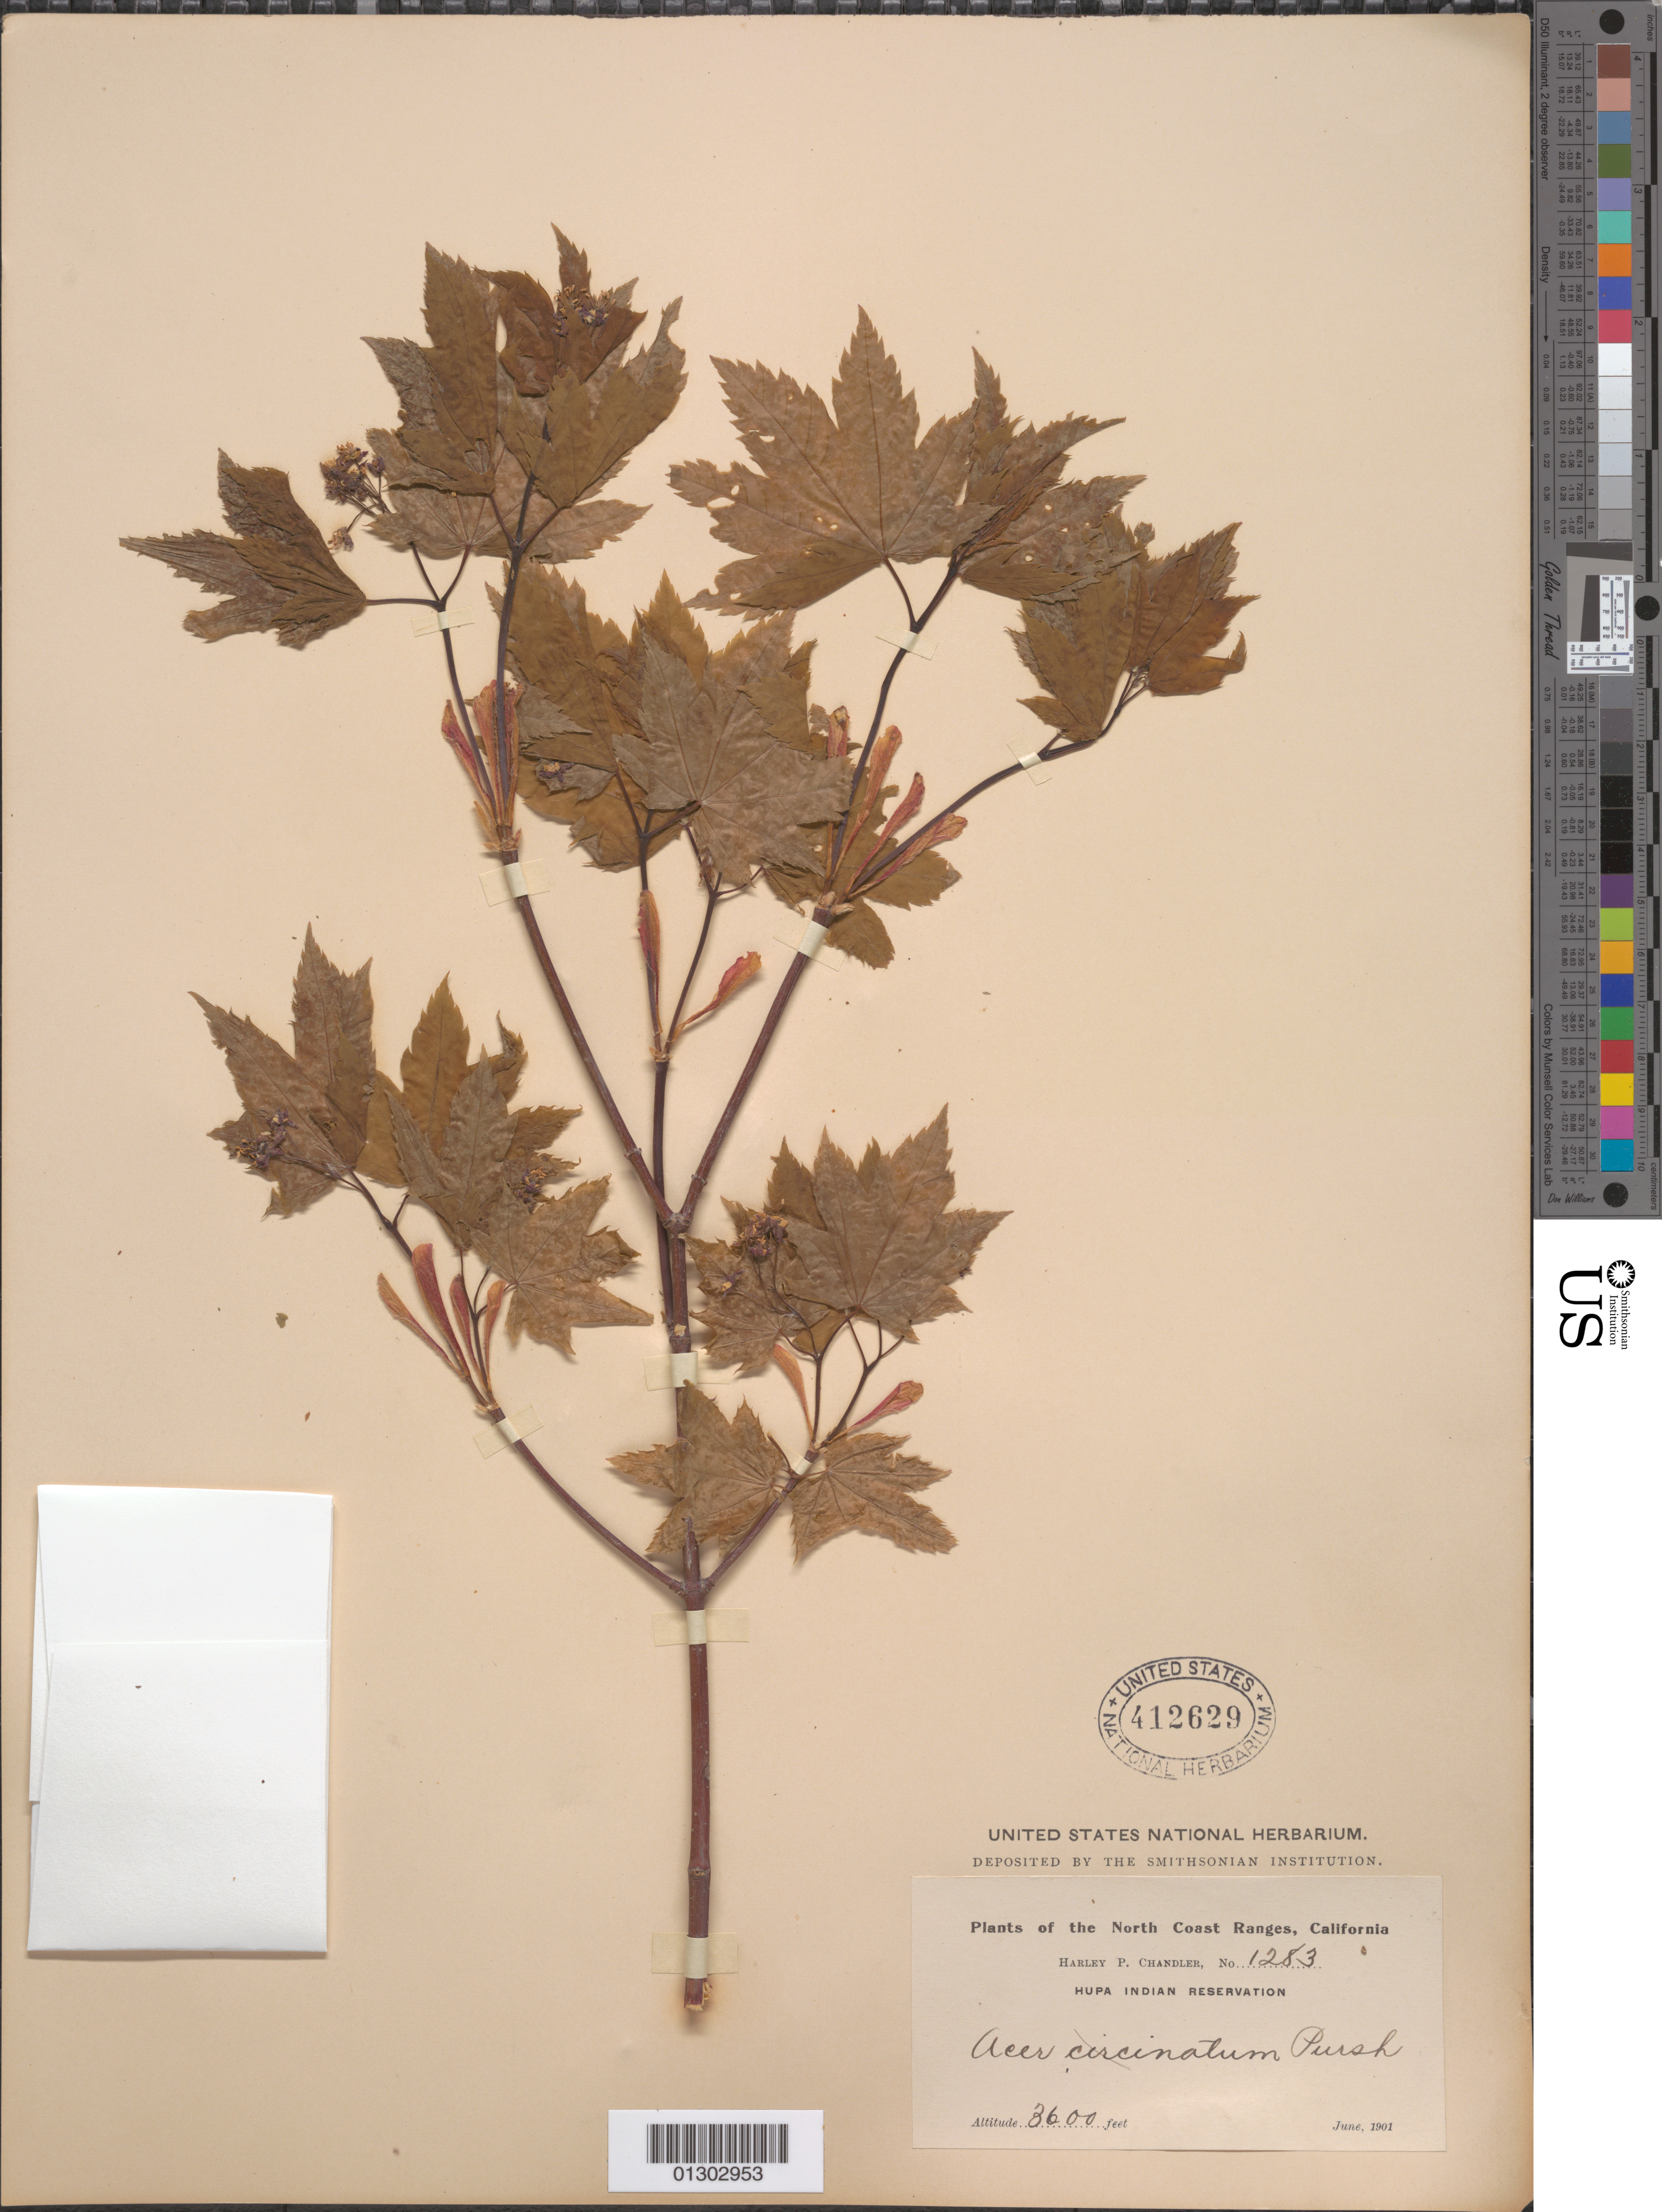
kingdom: Plantae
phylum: Tracheophyta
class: Magnoliopsida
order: Sapindales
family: Sapindaceae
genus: Acer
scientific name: Acer circinatum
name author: Pursh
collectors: H. Chandler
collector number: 1283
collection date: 1901-06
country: United States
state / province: California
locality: Hupa Indian Reservation.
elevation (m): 1097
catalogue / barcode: US 412629